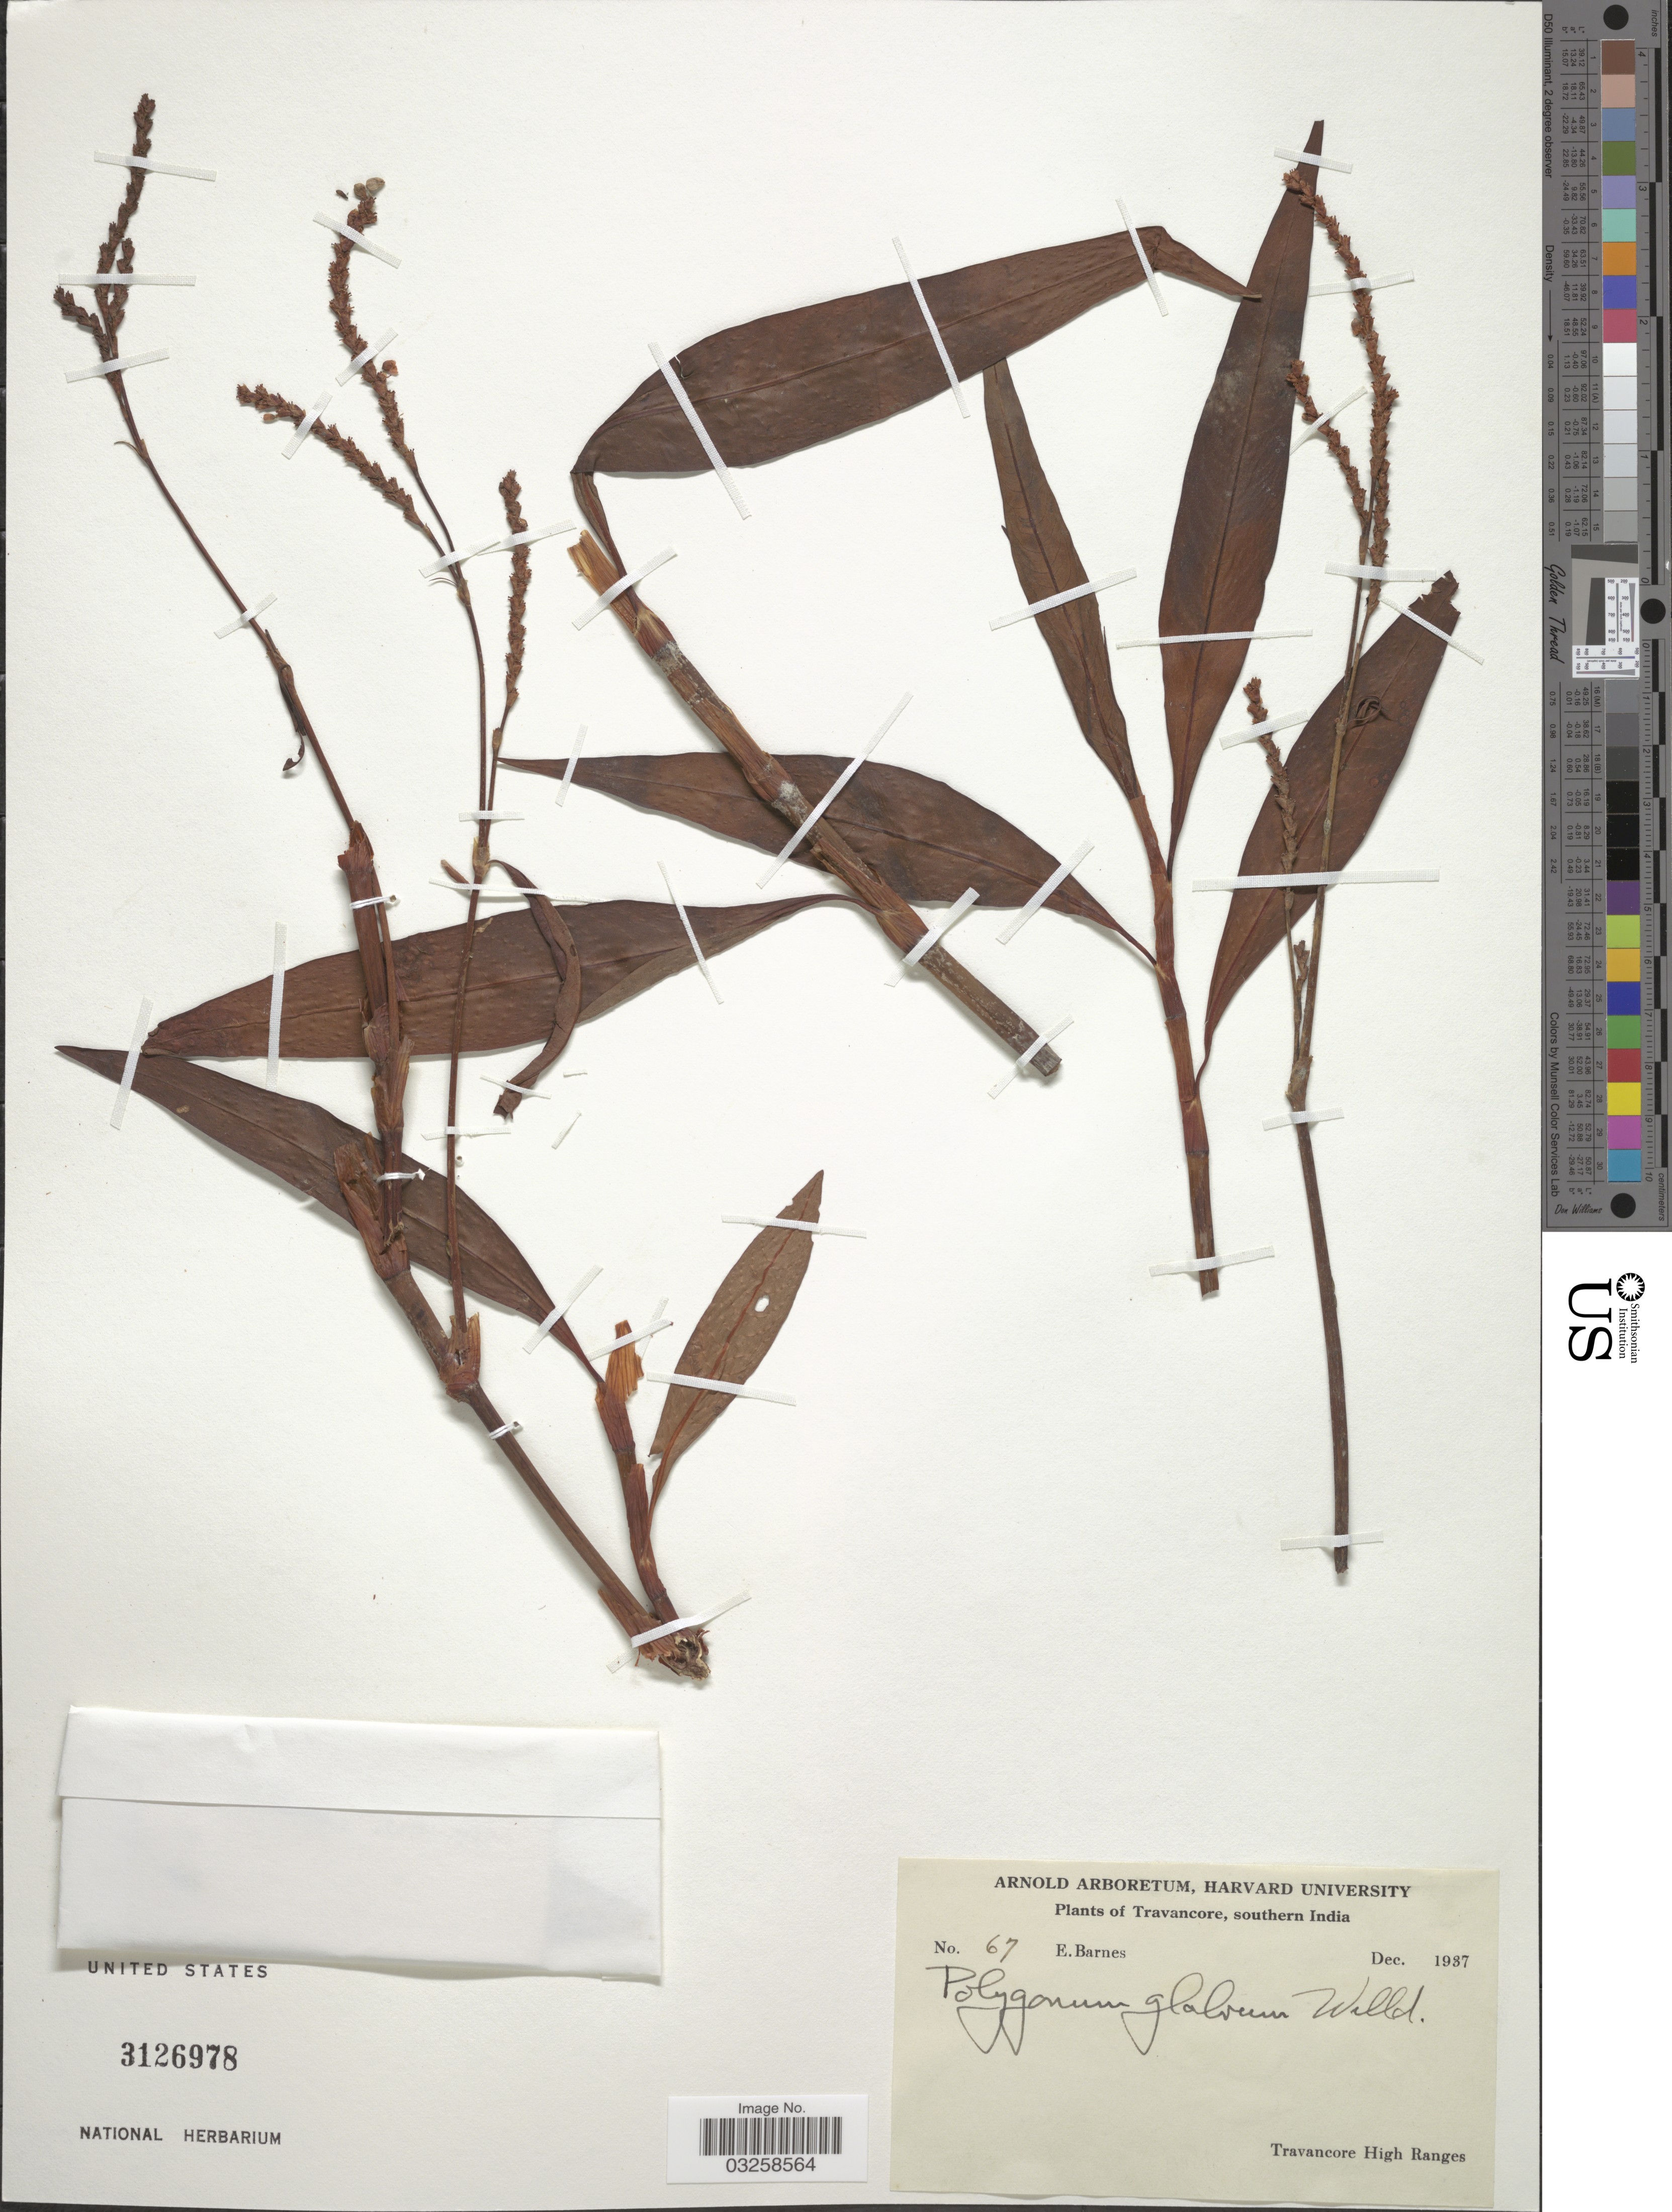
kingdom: Plantae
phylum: Tracheophyta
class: Magnoliopsida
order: Caryophyllales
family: Polygonaceae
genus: Persicaria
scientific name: Persicaria glabra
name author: (Willd.) M. Gómez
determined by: U.S. National Herbarium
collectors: E. Barnes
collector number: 67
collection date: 1937-12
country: India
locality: Travancore, southern India. Travancore High Ranges.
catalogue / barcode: US 3126978